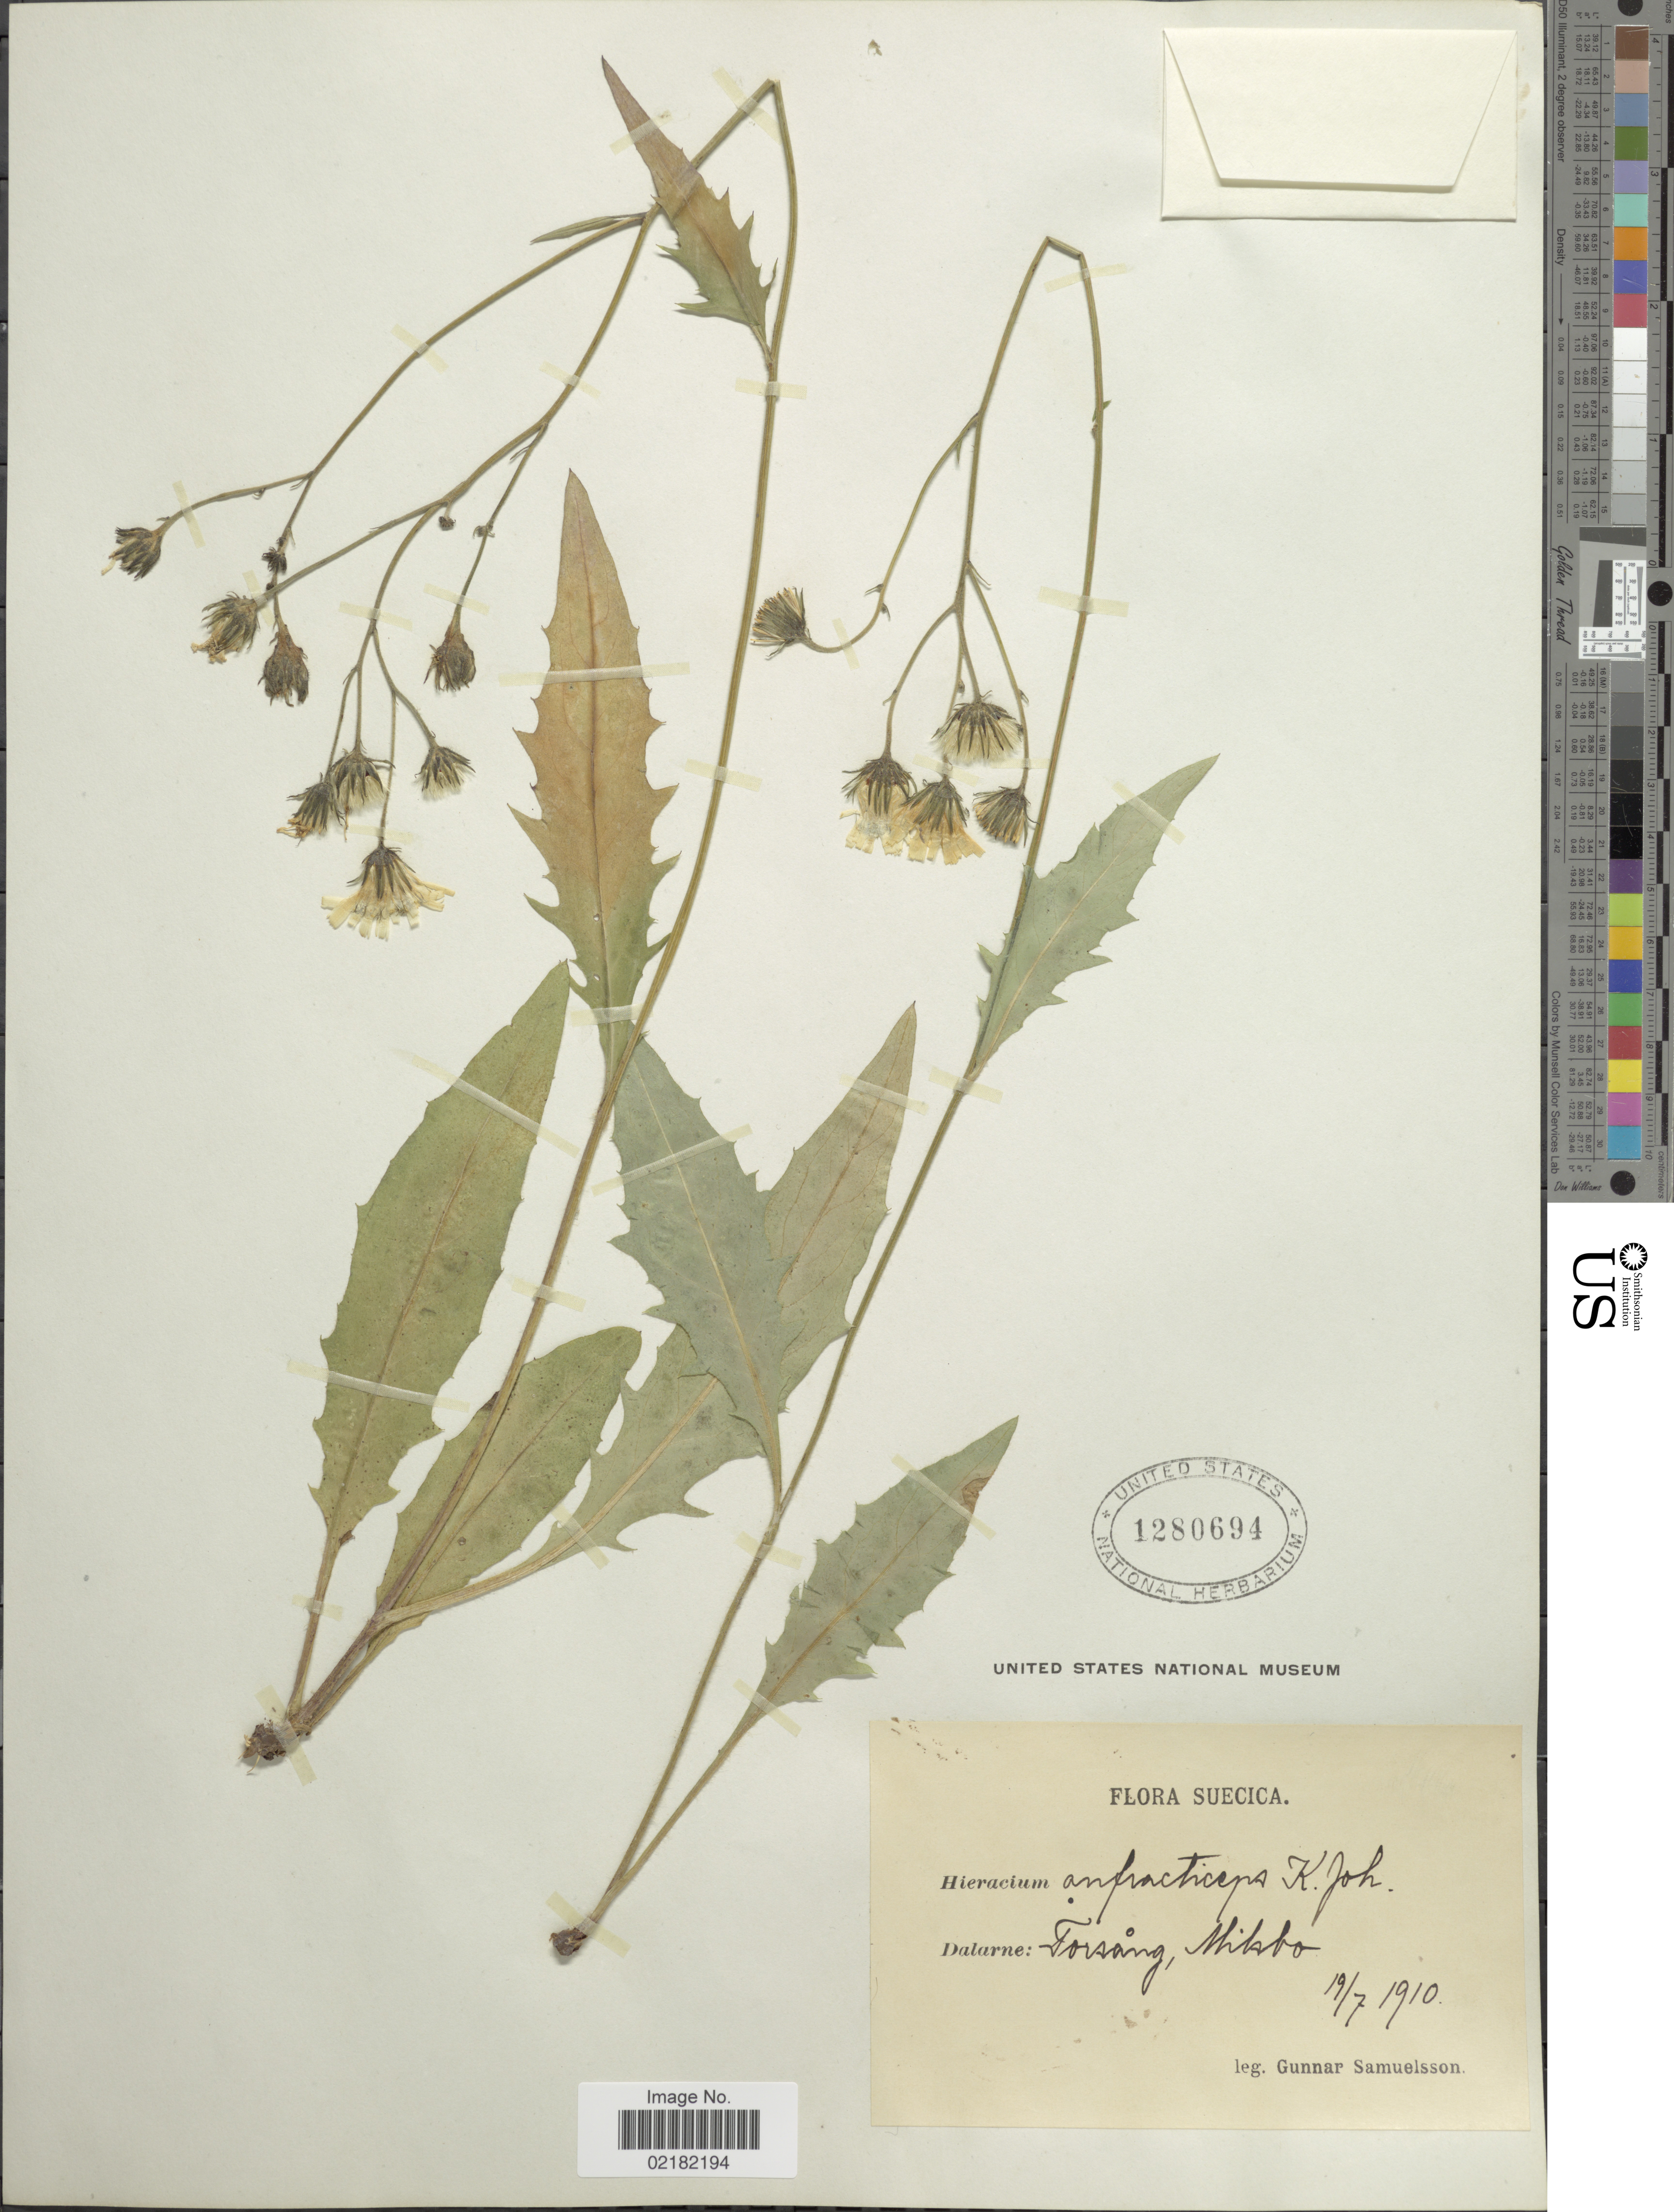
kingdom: Plantae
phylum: Tracheophyta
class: Magnoliopsida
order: Asterales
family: Asteraceae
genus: Hieracium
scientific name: Hieracium anfracticeps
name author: Johanss.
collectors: G. Samuelsson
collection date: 1910-07-19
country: Sweden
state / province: Dalarna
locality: Torsang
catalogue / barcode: US 1280694